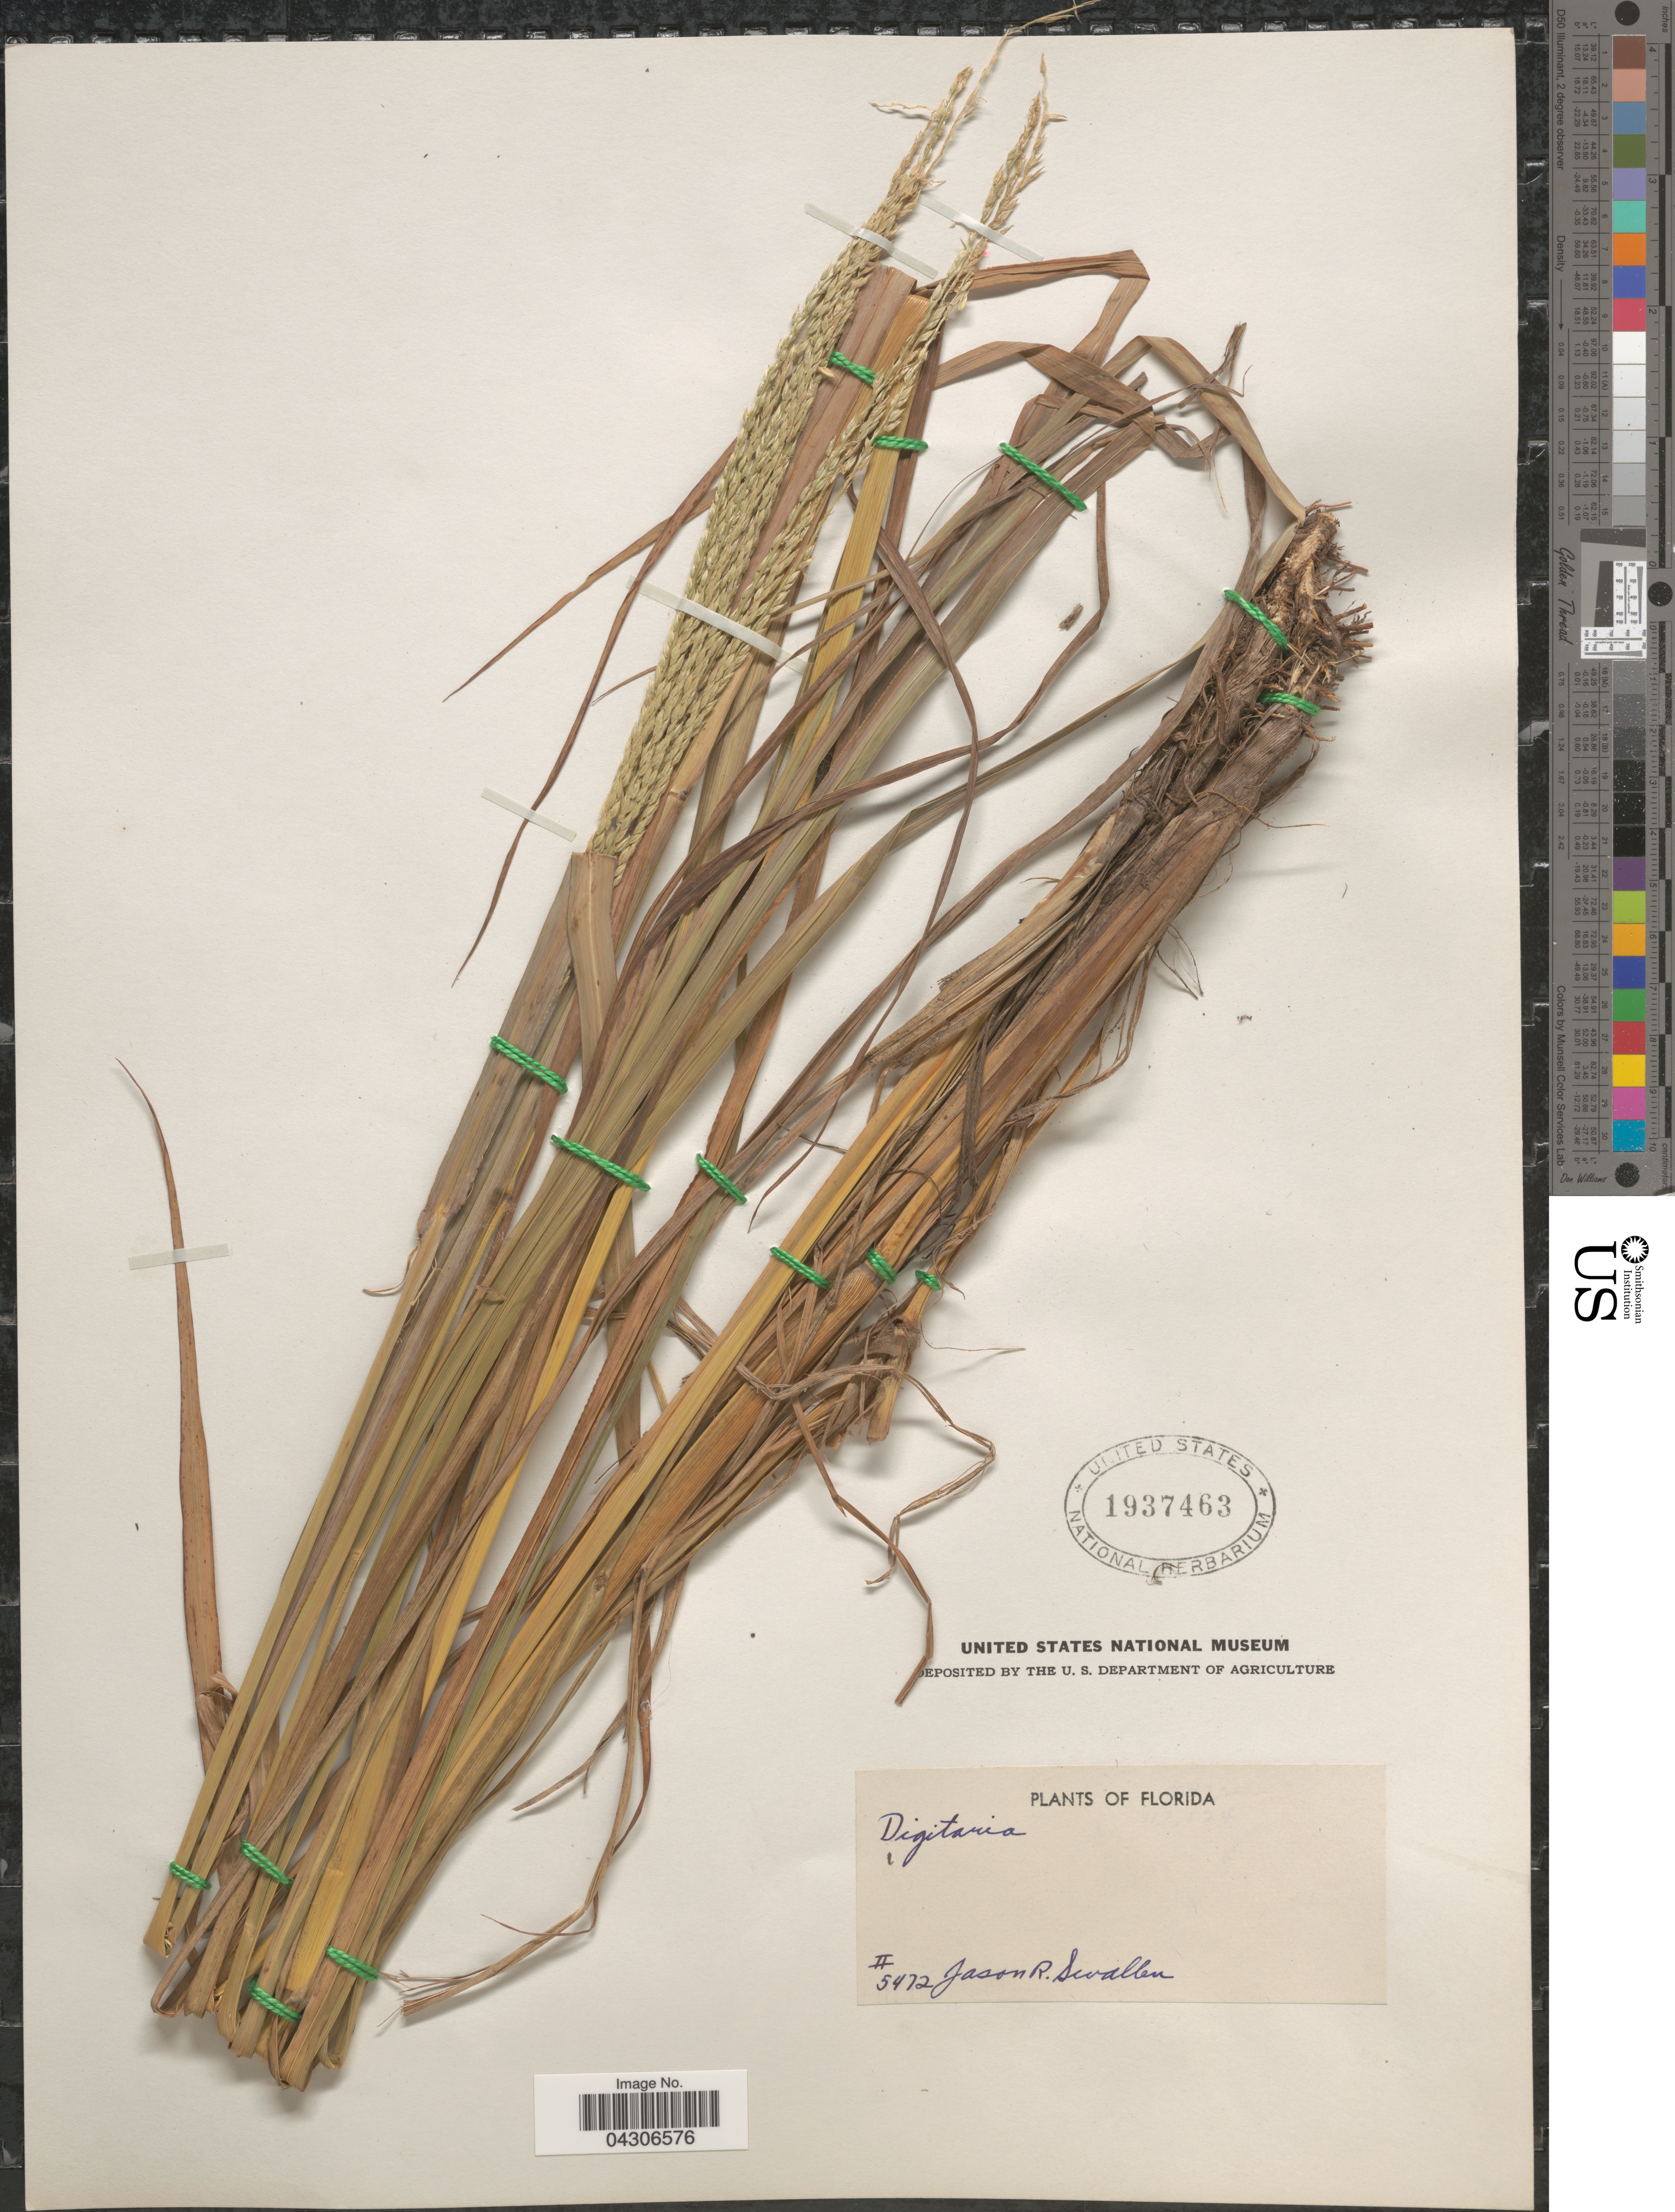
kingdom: Plantae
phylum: Tracheophyta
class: Liliopsida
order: Poales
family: Poaceae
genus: Digitaria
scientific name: Digitaria sp.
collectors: J. R. Swallen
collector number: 5472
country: United States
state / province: Florida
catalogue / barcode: US 1937463